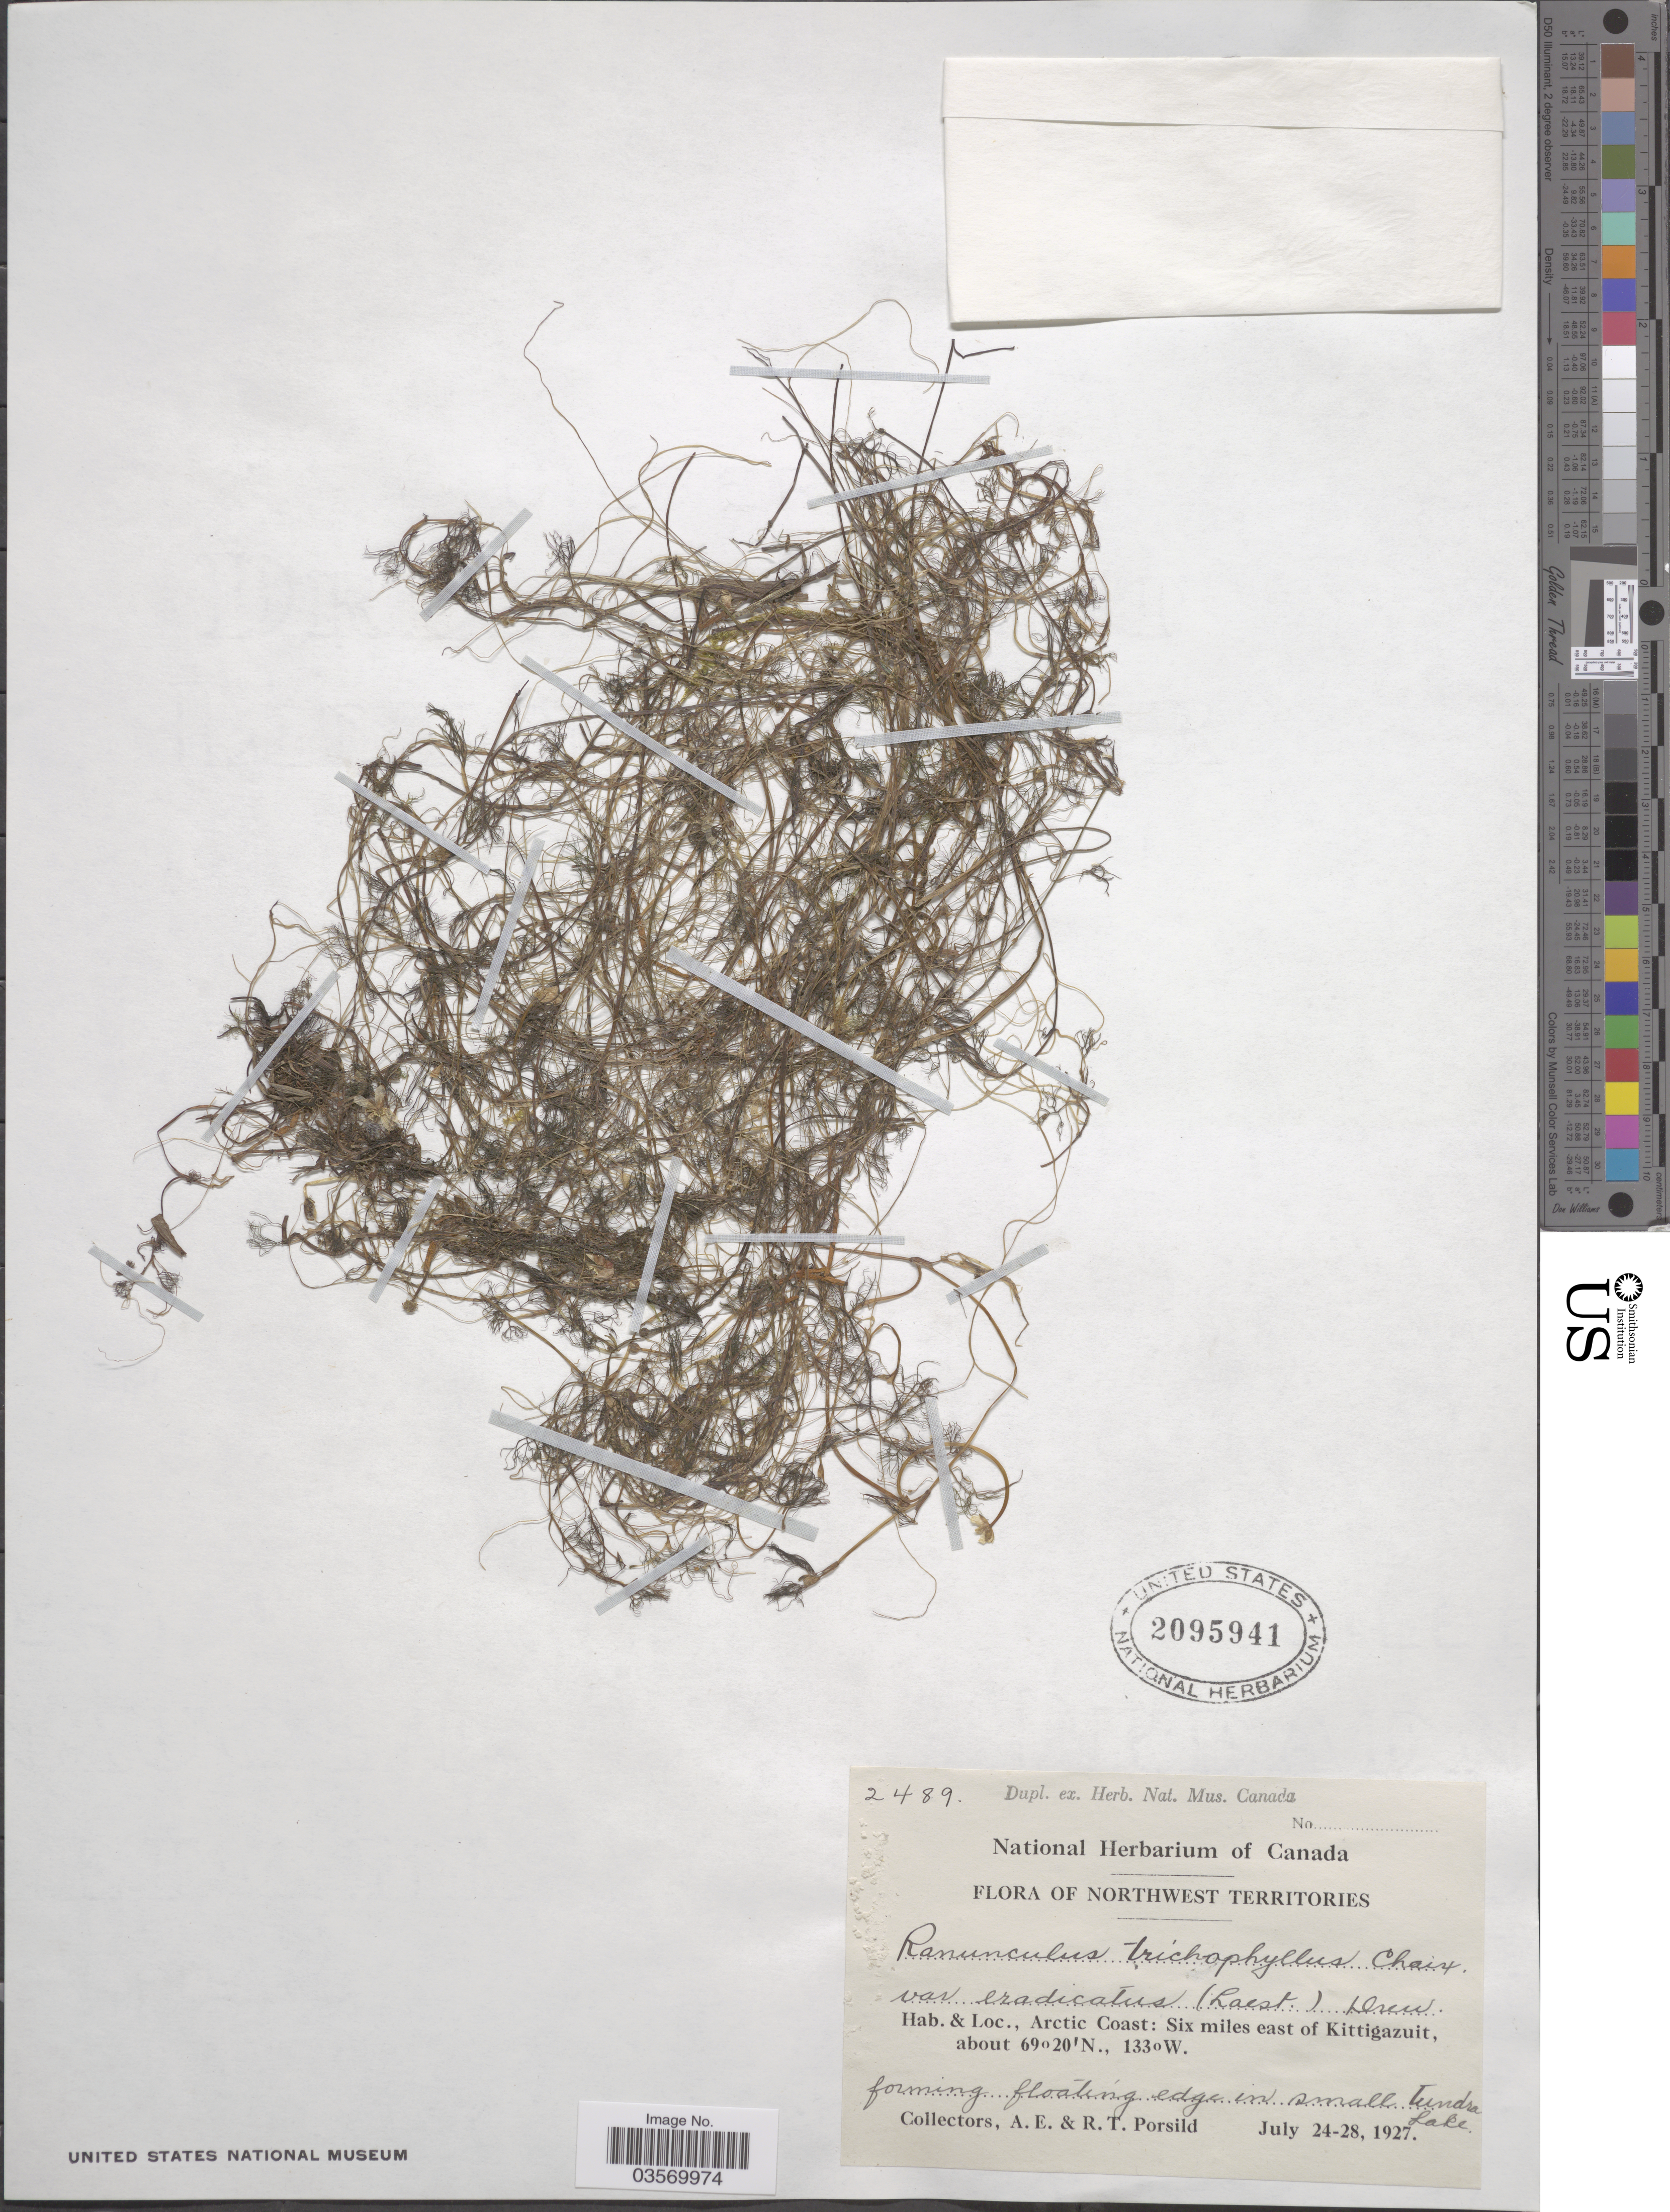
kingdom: Plantae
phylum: Tracheophyta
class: Magnoliopsida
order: Ranunculales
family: Ranunculaceae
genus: Ranunculus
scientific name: Ranunculus trichophyllus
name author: Chaix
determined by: Strong, Mark T., (BOT), Smithsonian Institution - National Museum of Natural History (UNITED STATES)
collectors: A. E. Porsild & R. T. Porsild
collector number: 2489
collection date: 1927-07-24/1927-07-28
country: Canada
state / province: Northwest Territories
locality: Arctic Coast: Six miles east of Kittigazuit.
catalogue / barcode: US 2095941